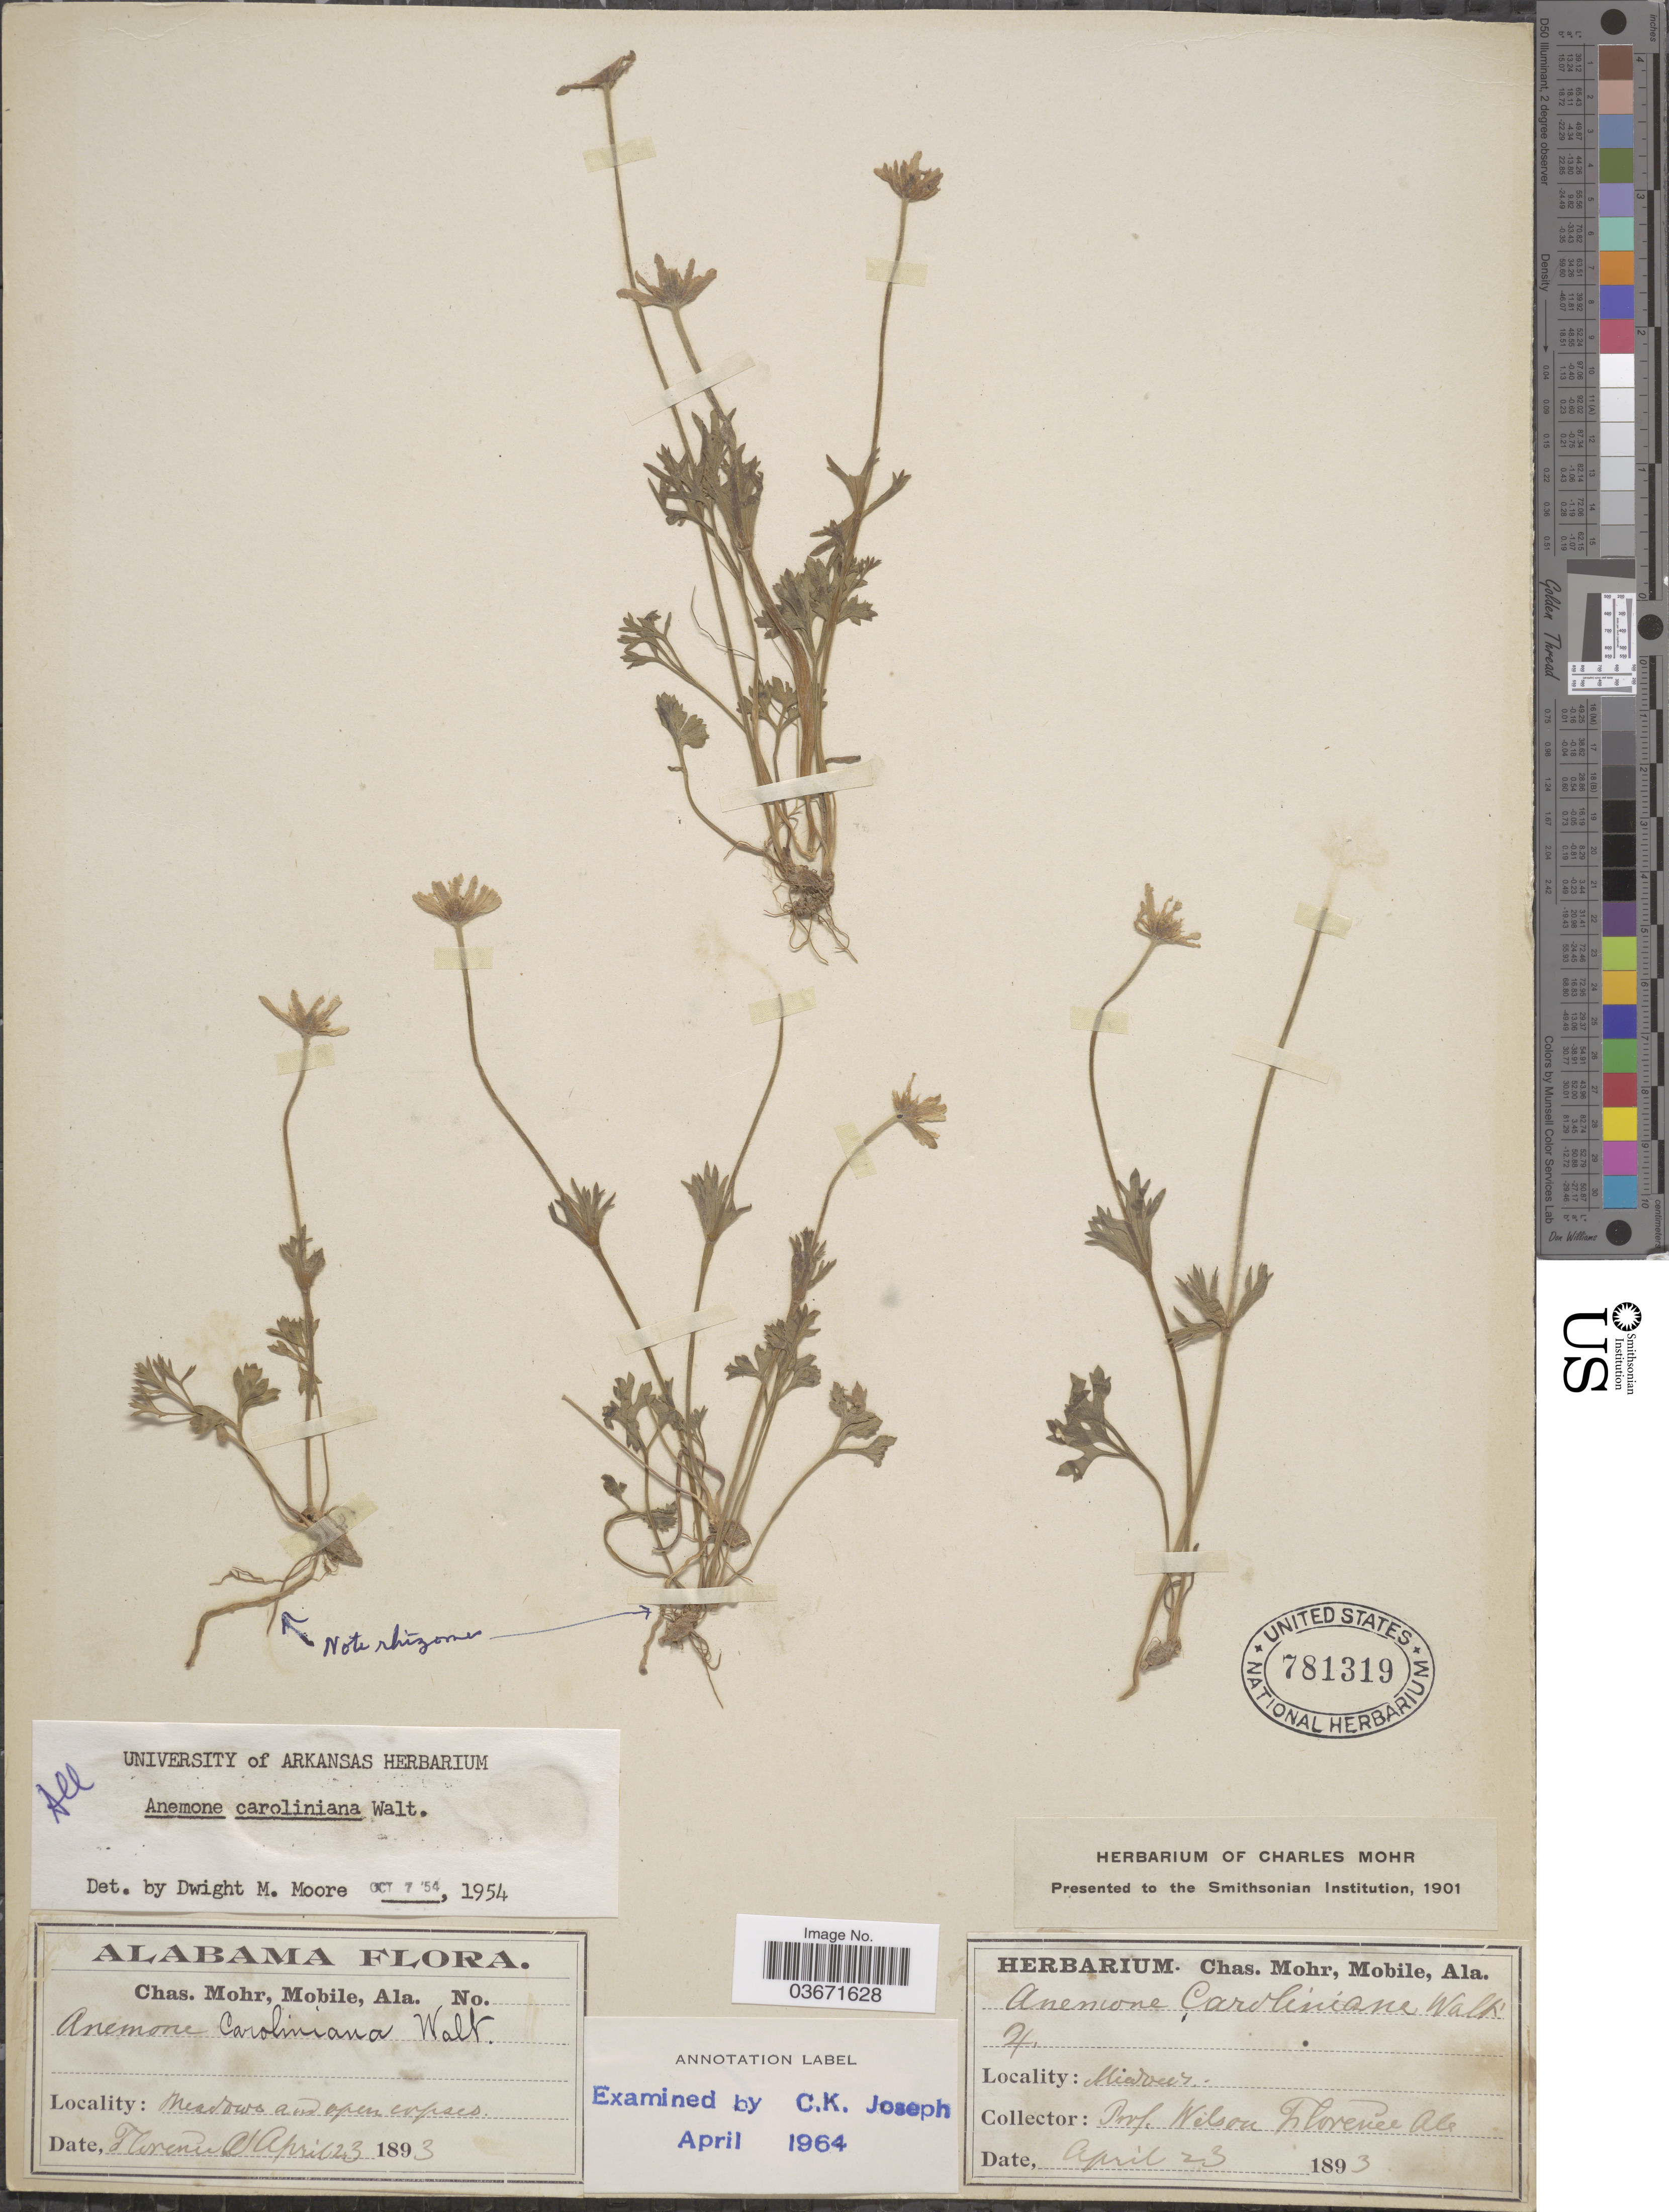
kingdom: Plantae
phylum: Tracheophyta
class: Magnoliopsida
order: Ranunculales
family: Ranunculaceae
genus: Anemone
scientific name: Anemone caroliniana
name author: Walter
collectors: -- Wilson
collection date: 1893-04-23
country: United States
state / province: Alabama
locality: Florence.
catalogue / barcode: US 781319